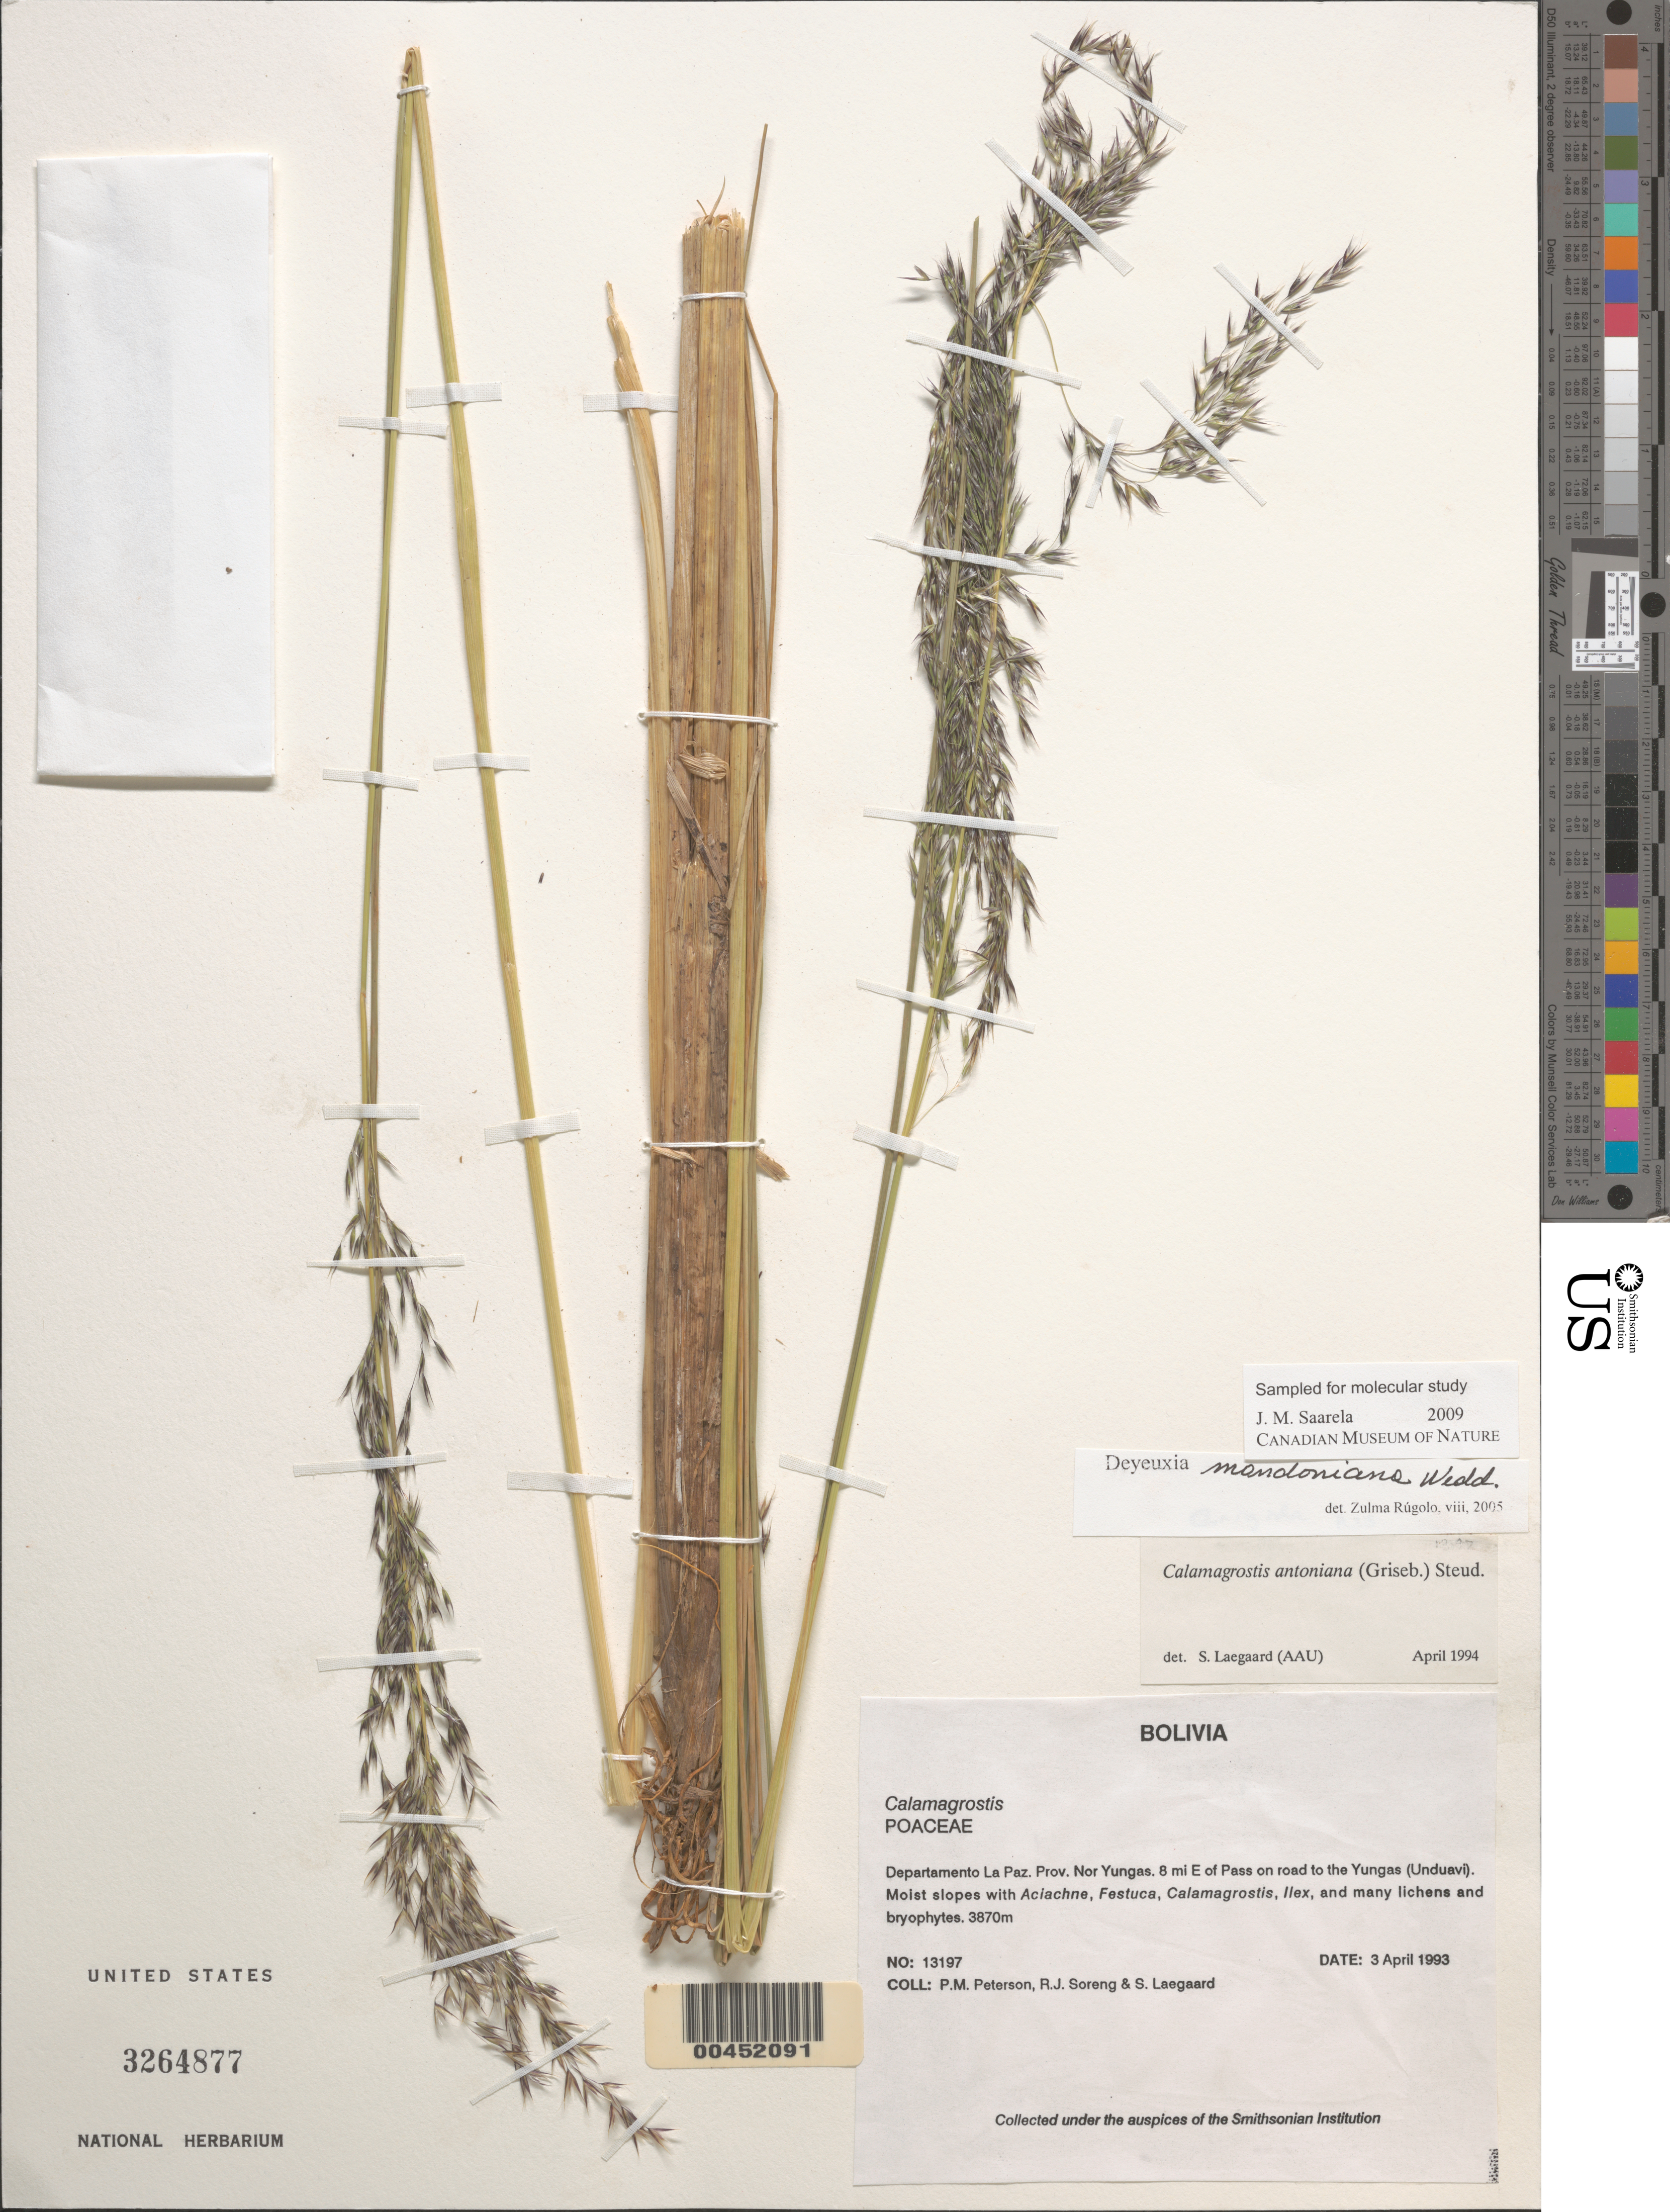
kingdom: Plantae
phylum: Tracheophyta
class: Liliopsida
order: Poales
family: Poaceae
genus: Calamagrostis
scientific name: Calamagrostis antoniana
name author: (Griseb.) Steud.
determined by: Lægaard, S., (AAU), University of Aarhus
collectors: P. M. Peterson, R. J. Soreng & S. Lægaard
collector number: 13197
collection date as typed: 03 Apr 1993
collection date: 1993-04-03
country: Bolivia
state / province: La Paz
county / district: Nor Yungas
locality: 8 mi E of Pass on road to the Yungas (Unduavi).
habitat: Moist slopes with Aciachne, Festuca, Calamagrostis, Ilex, and many lichens and bryophytes.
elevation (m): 3870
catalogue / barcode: US 3264877